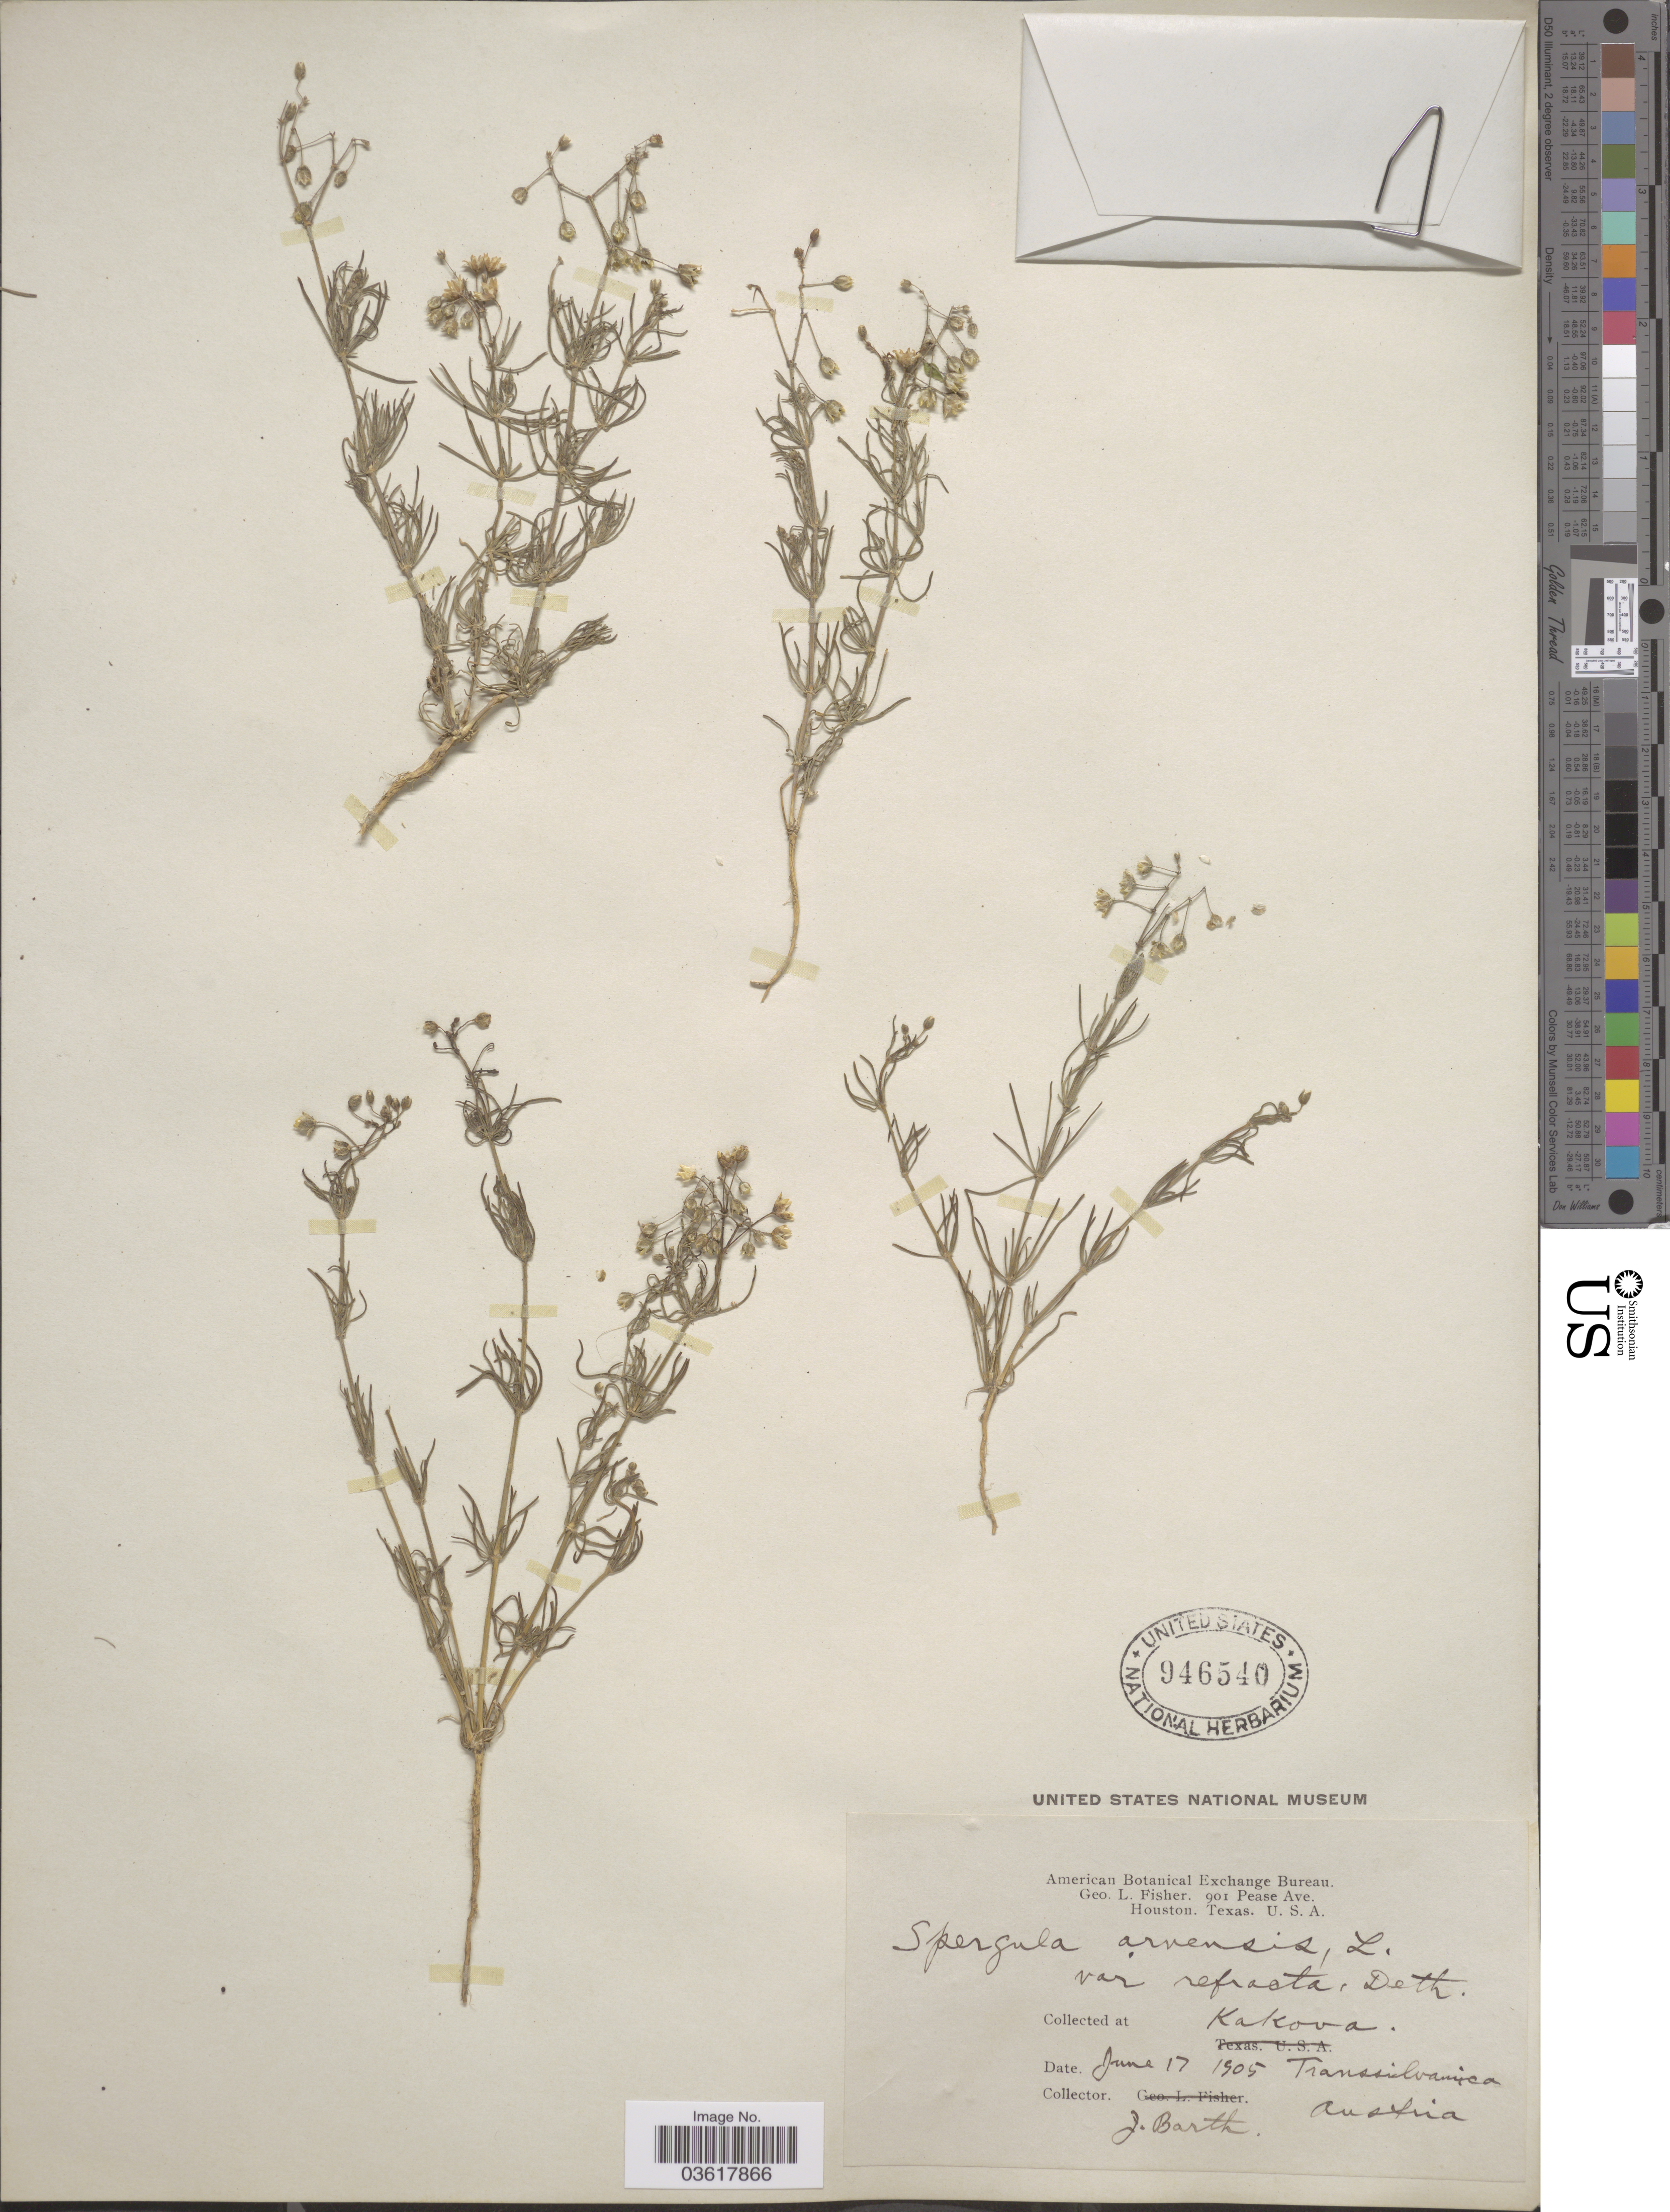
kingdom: Plantae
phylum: Tracheophyta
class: Magnoliopsida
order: Caryophyllales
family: Caryophyllaceae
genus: Spergula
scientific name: Spergula arvensis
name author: L.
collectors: J. Barth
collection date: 1905-06-17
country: Romania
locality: Kakova. Transsilvanica.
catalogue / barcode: US 946540